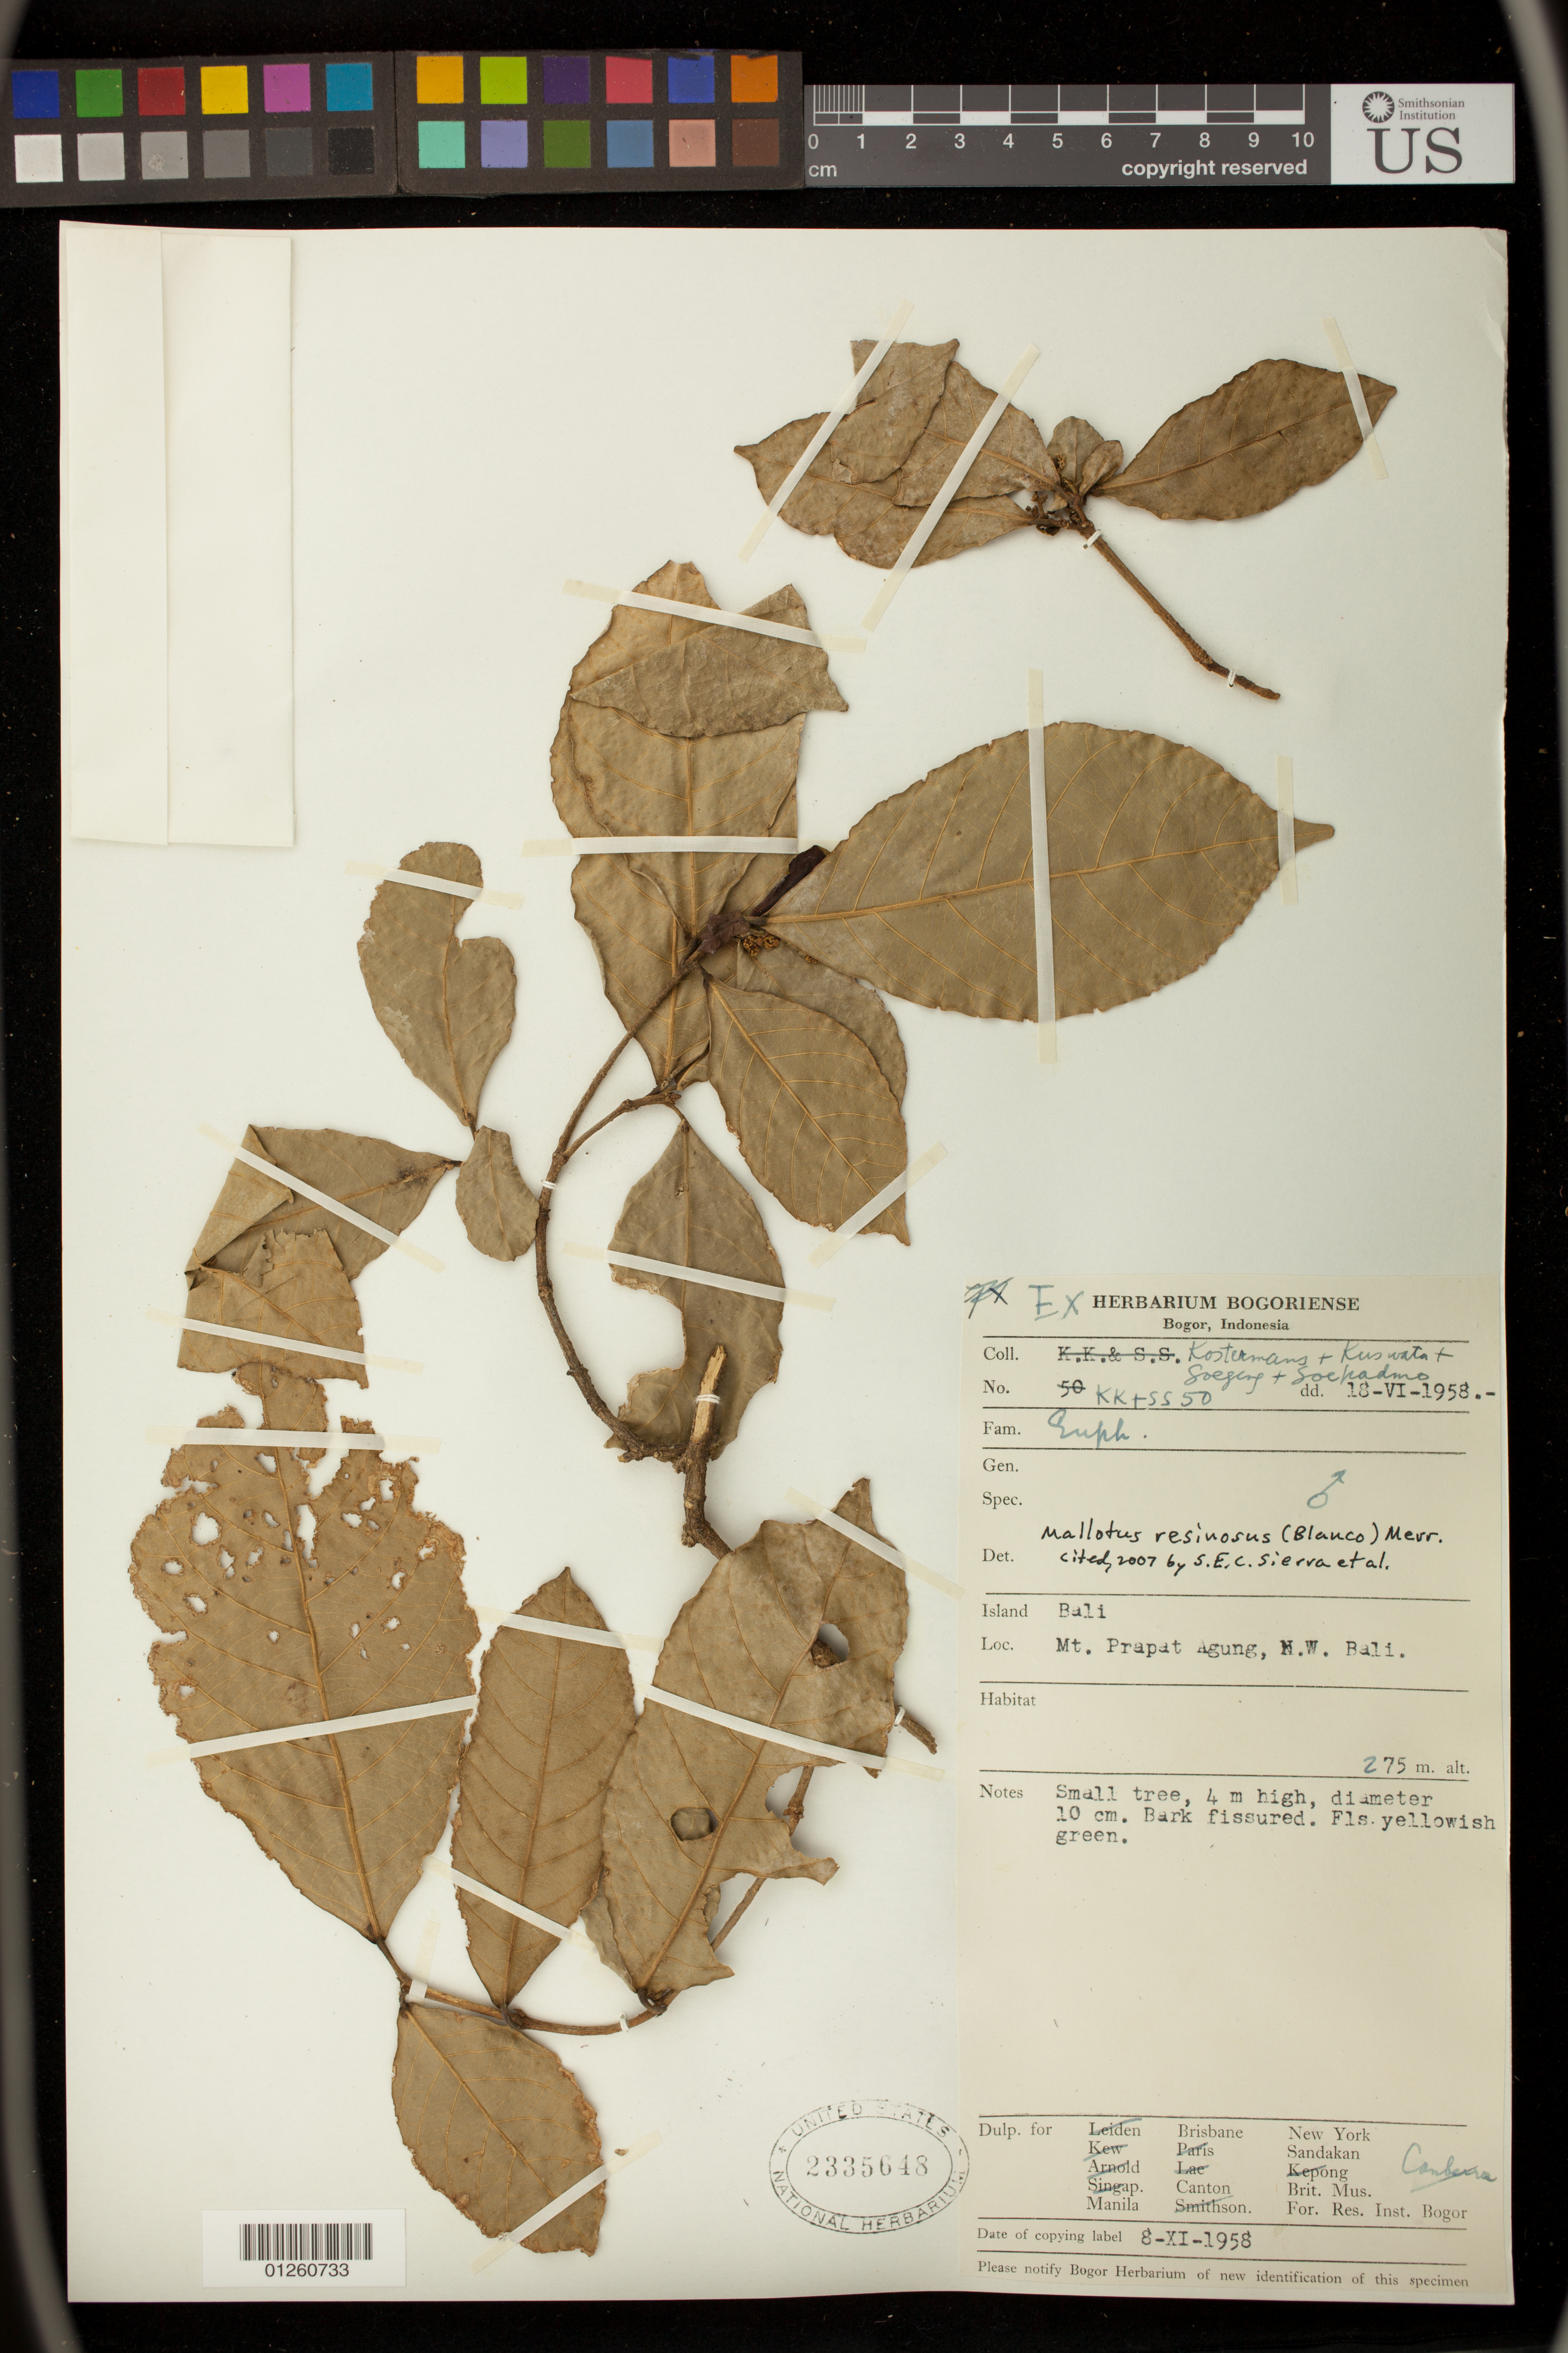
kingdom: Plantae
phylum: Tracheophyta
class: Magnoliopsida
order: Malpighiales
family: Euphorbiaceae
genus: Mallotus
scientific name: Mallotus resinosus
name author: (Blanco) Merr.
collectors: A. J. G. Kostermans, E. Kartawinata, W. Soegeng & E. Soepadmo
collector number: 50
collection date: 1958-06-18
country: Indonesia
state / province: Nusa Tenggara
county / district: Bali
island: Bali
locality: Mt. Prapat Agung, N.W. Bali.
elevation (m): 275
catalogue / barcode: US 2335648